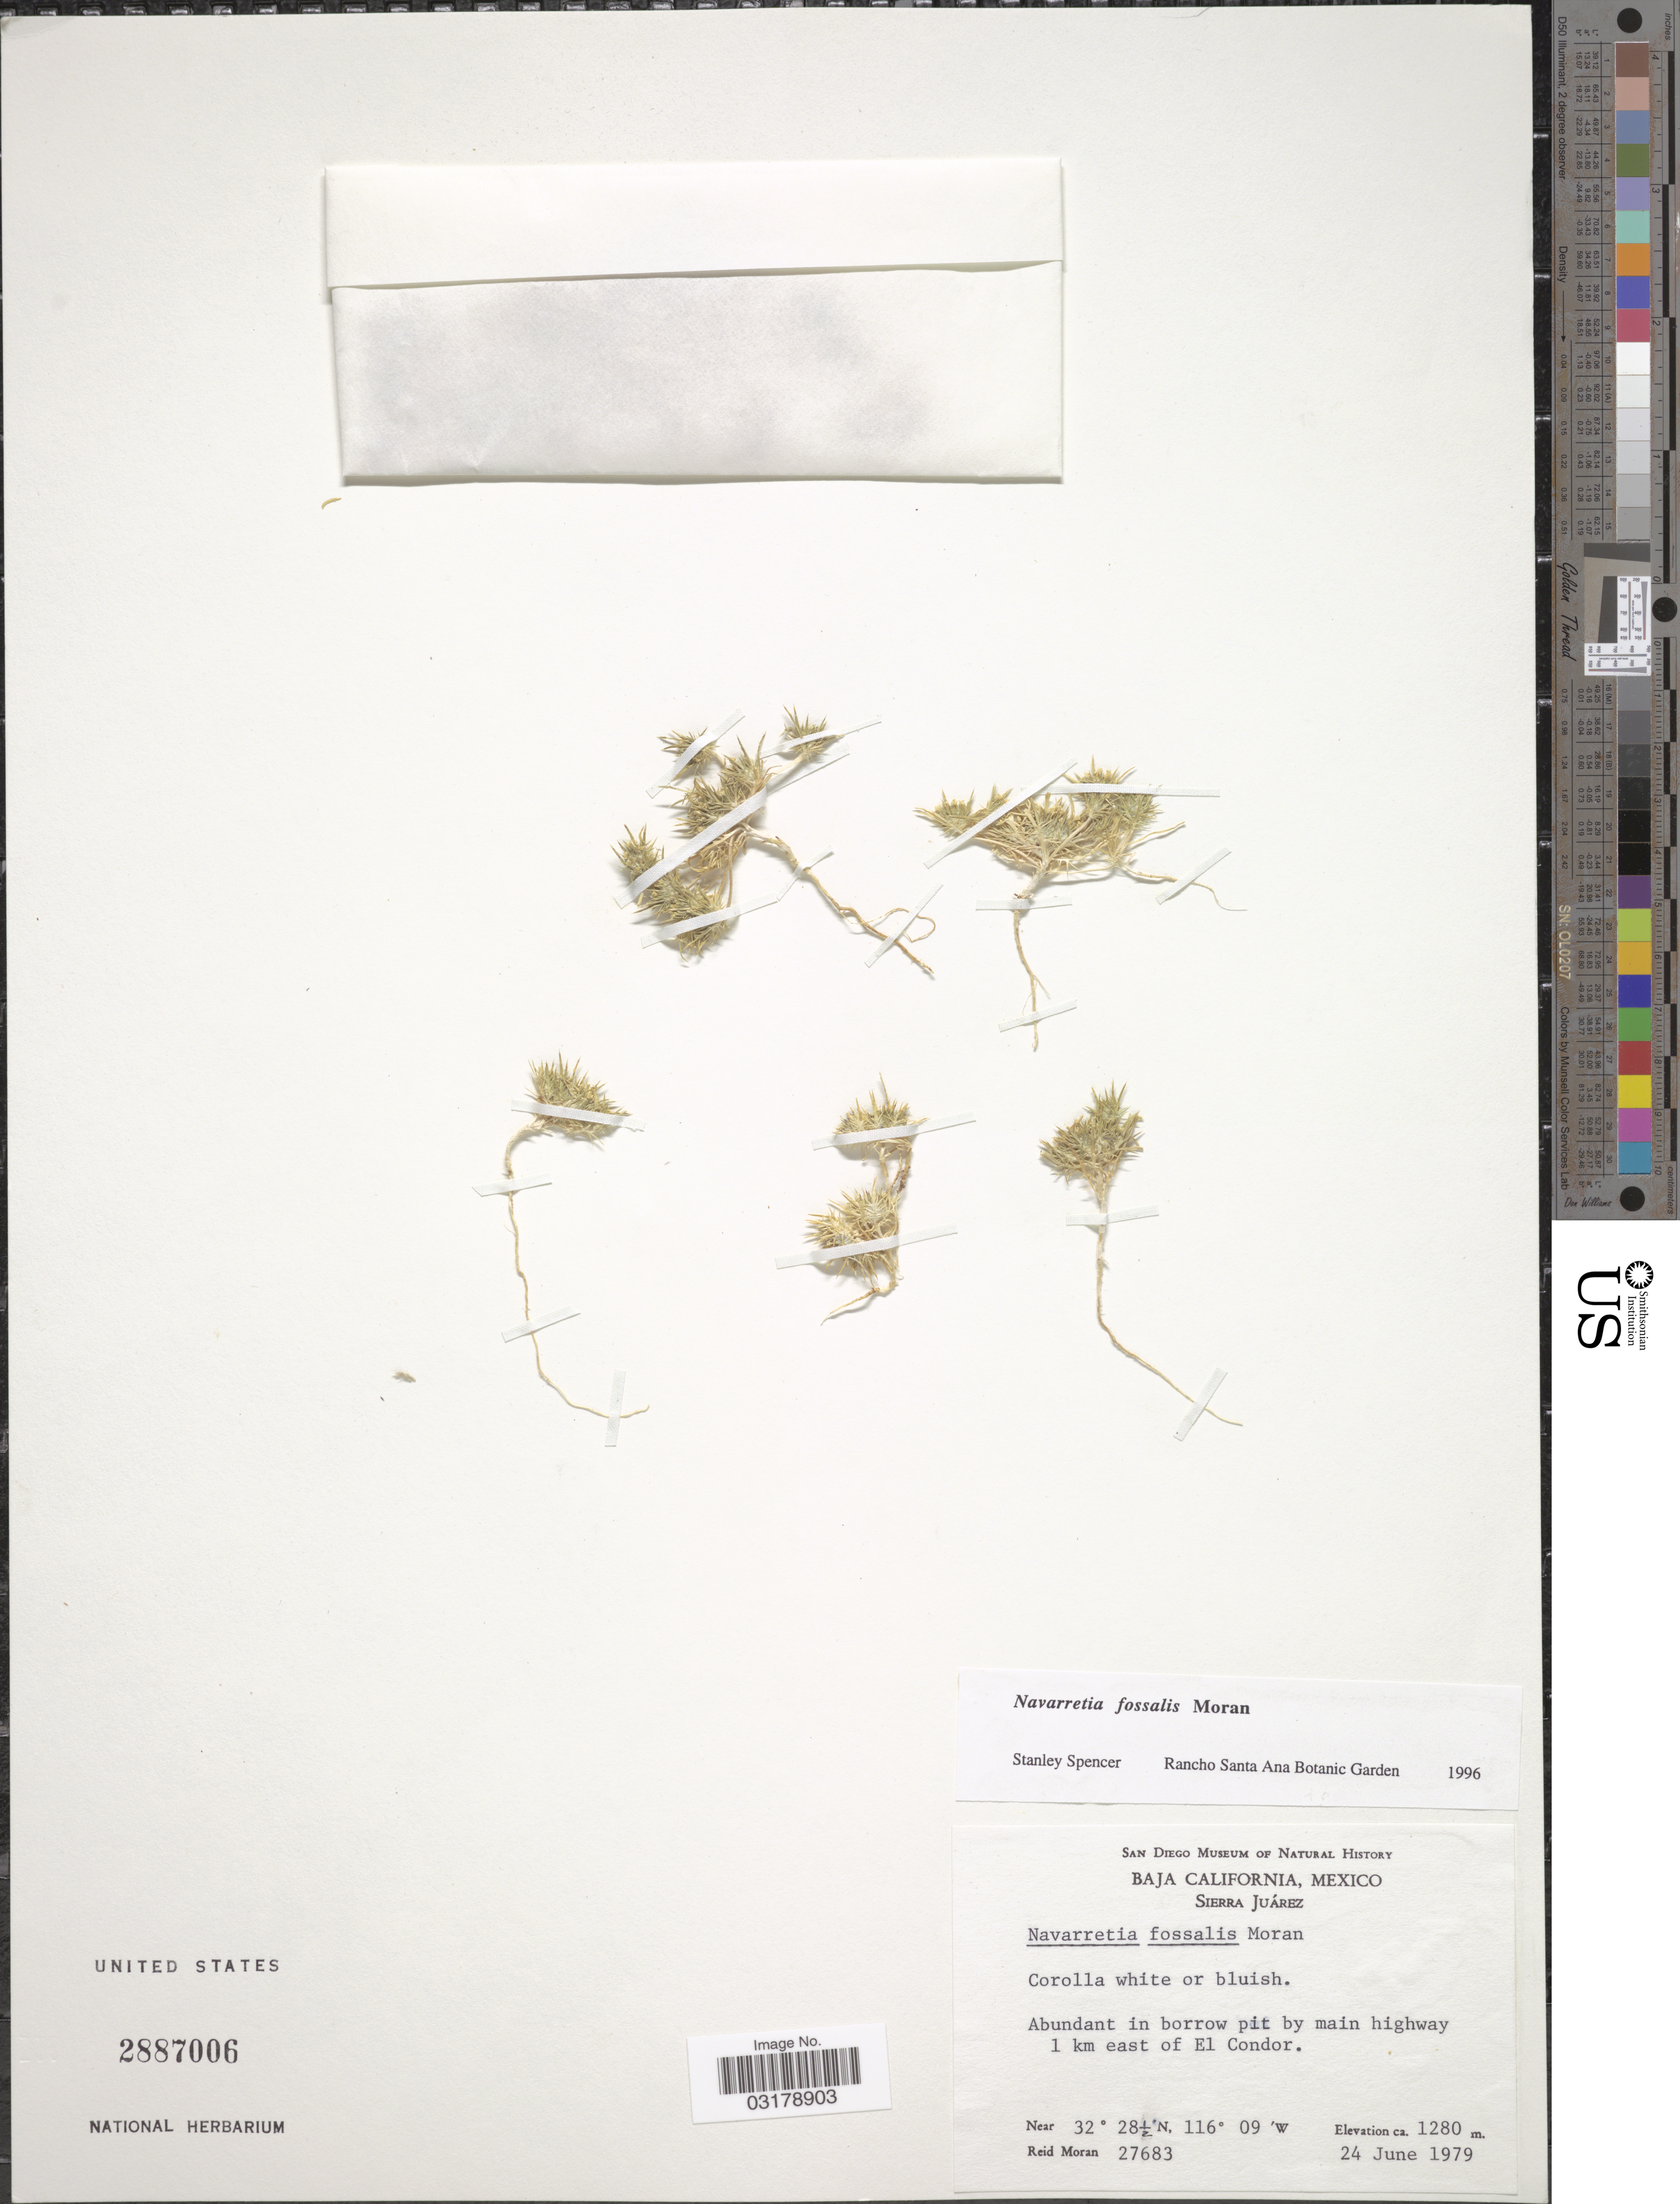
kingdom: Plantae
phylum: Tracheophyta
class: Magnoliopsida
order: Ericales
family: Polemoniaceae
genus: Navarretia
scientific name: Navarretia fossalis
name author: Moran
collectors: R. V. Moran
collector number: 27683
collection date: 1979-06-24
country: Mexico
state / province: Baja California Norte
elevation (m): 1280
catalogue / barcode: US 2887006